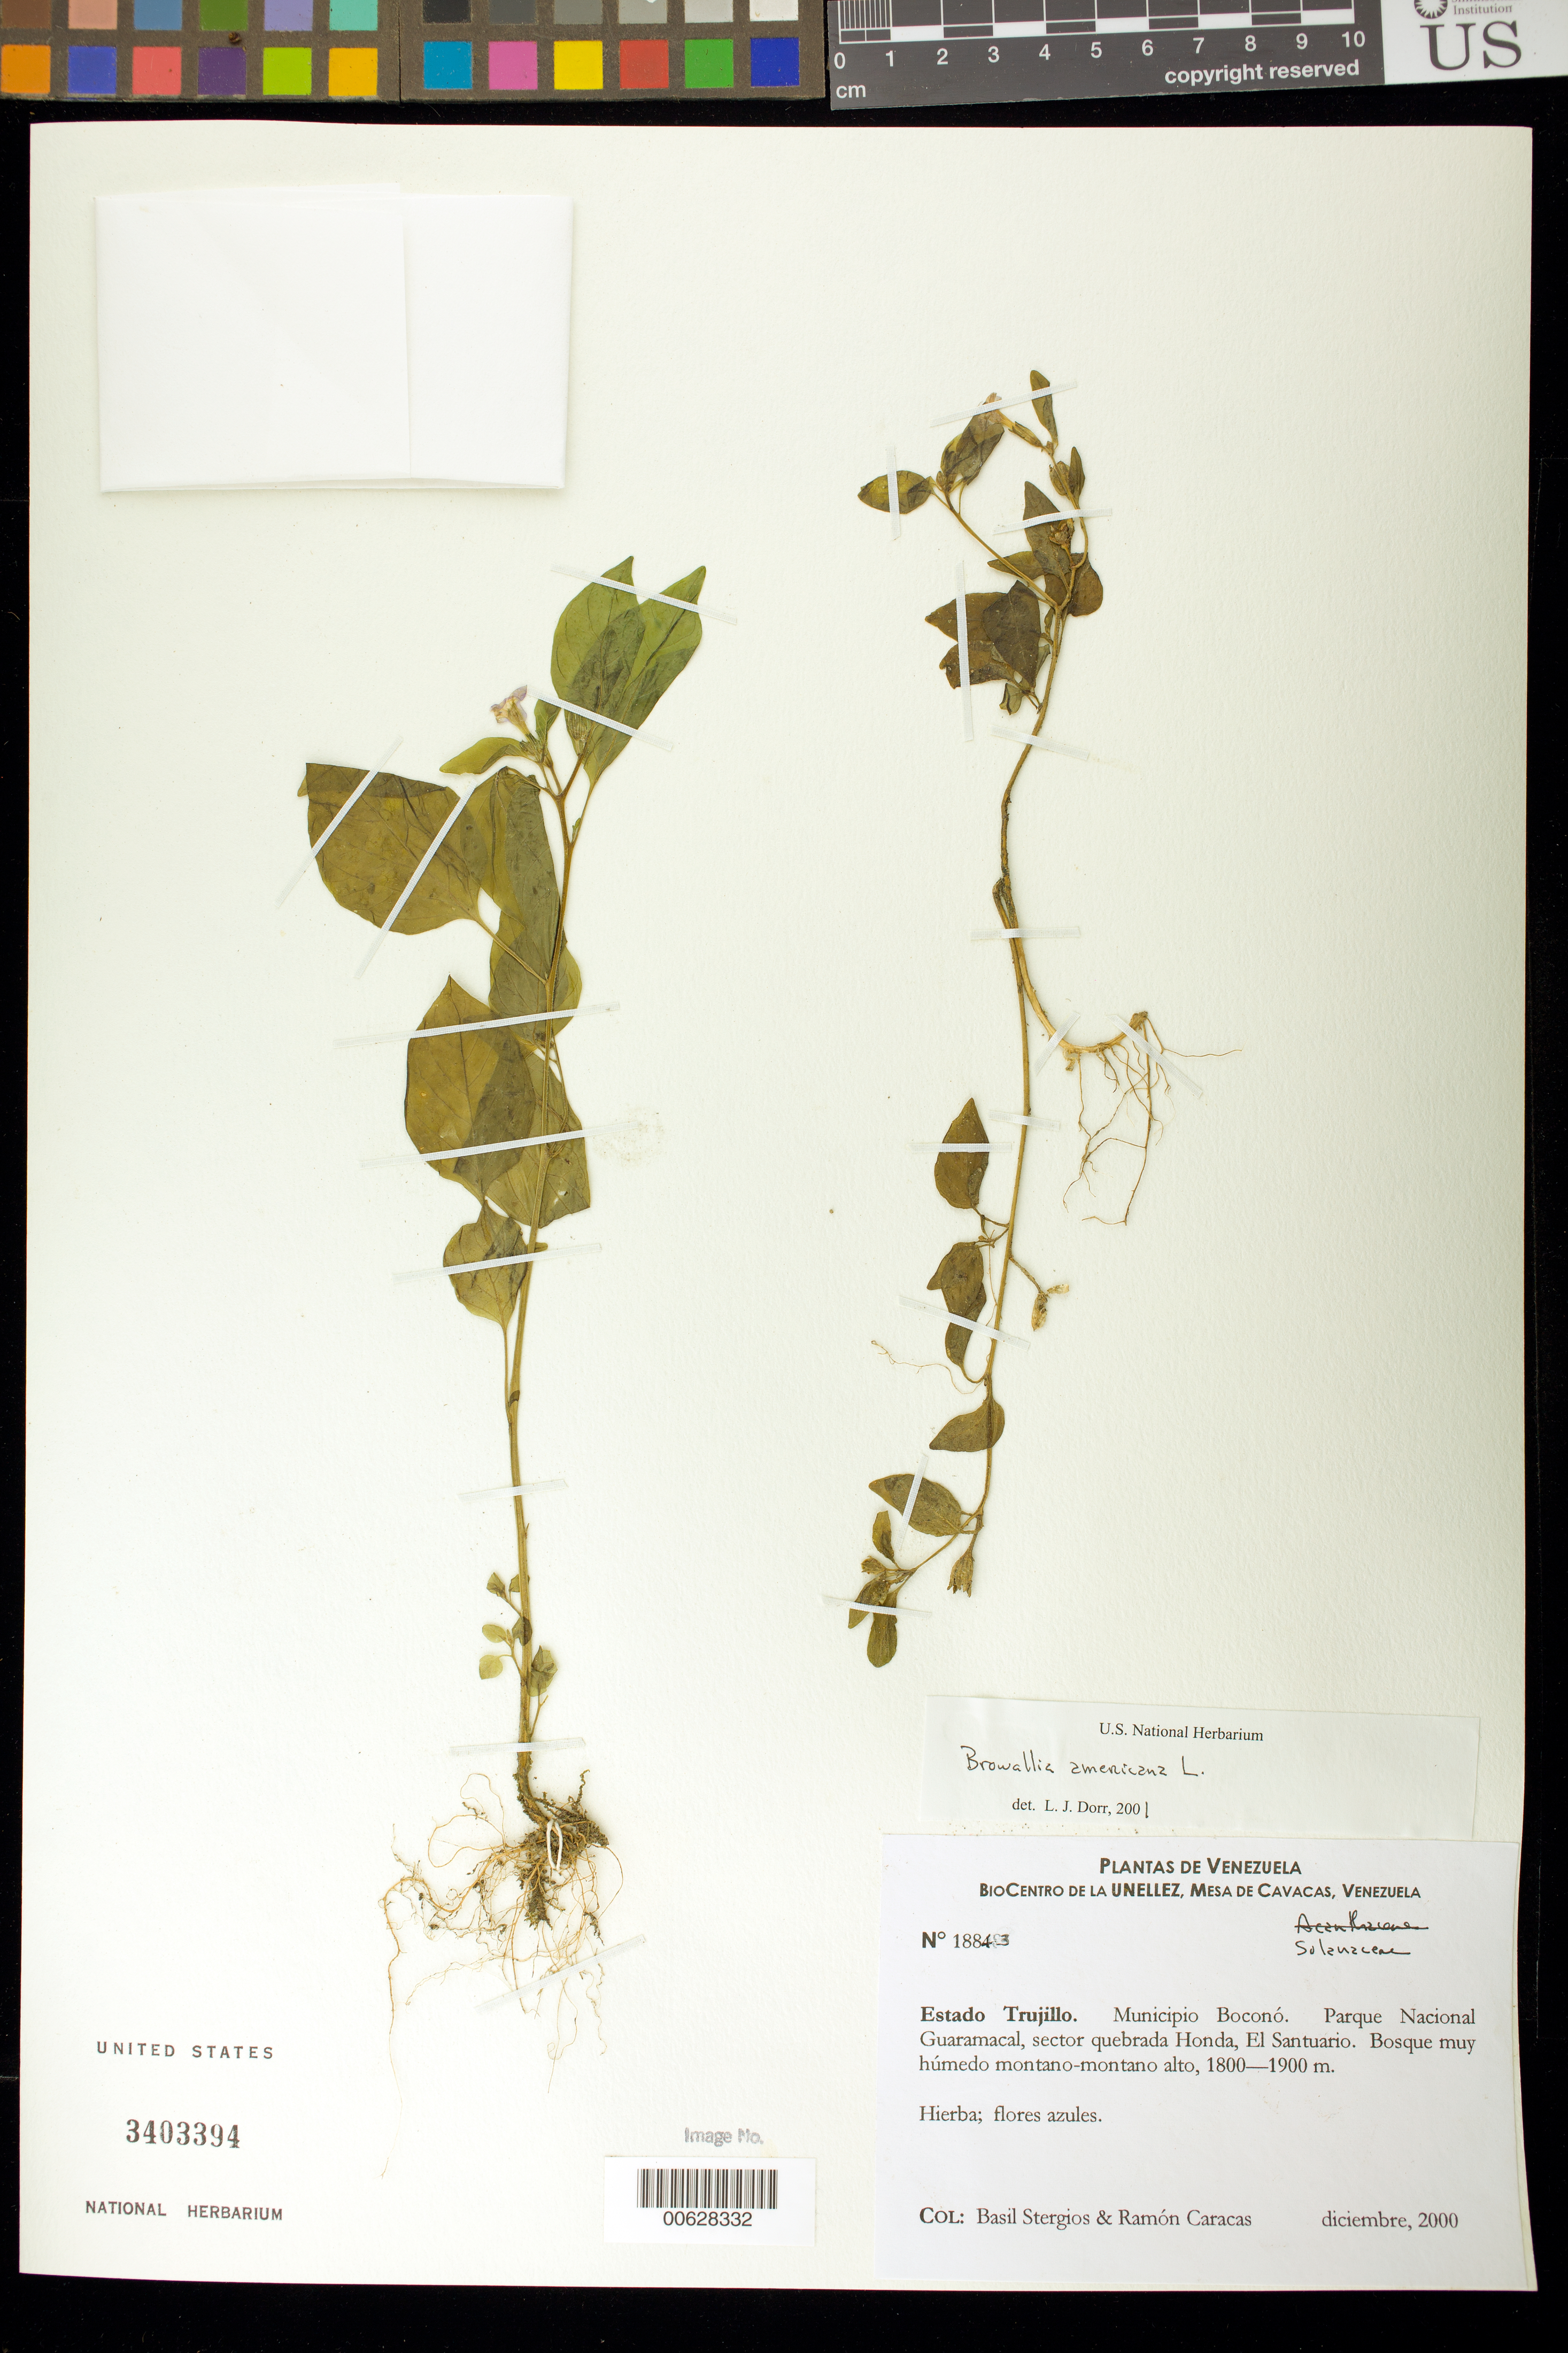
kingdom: Plantae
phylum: Tracheophyta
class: Magnoliopsida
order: Solanales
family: Solanaceae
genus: Browallia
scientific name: Browallia americana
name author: L.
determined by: Dorr, L. J., (BOT), Smithsonian Institution - National Museum of Natural History (UNITED STATES)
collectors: B. G. Stergios & R. Caracas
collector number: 18843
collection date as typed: Dec 2000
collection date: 2000-12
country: Venezuela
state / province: Trujillo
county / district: Boconó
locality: Parque Nacional Guaramacal, quebrada Honda, El Santuario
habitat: Bosque muy húmedo montano-montano alto.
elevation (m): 1800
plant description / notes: PORT, US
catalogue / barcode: US 3403394